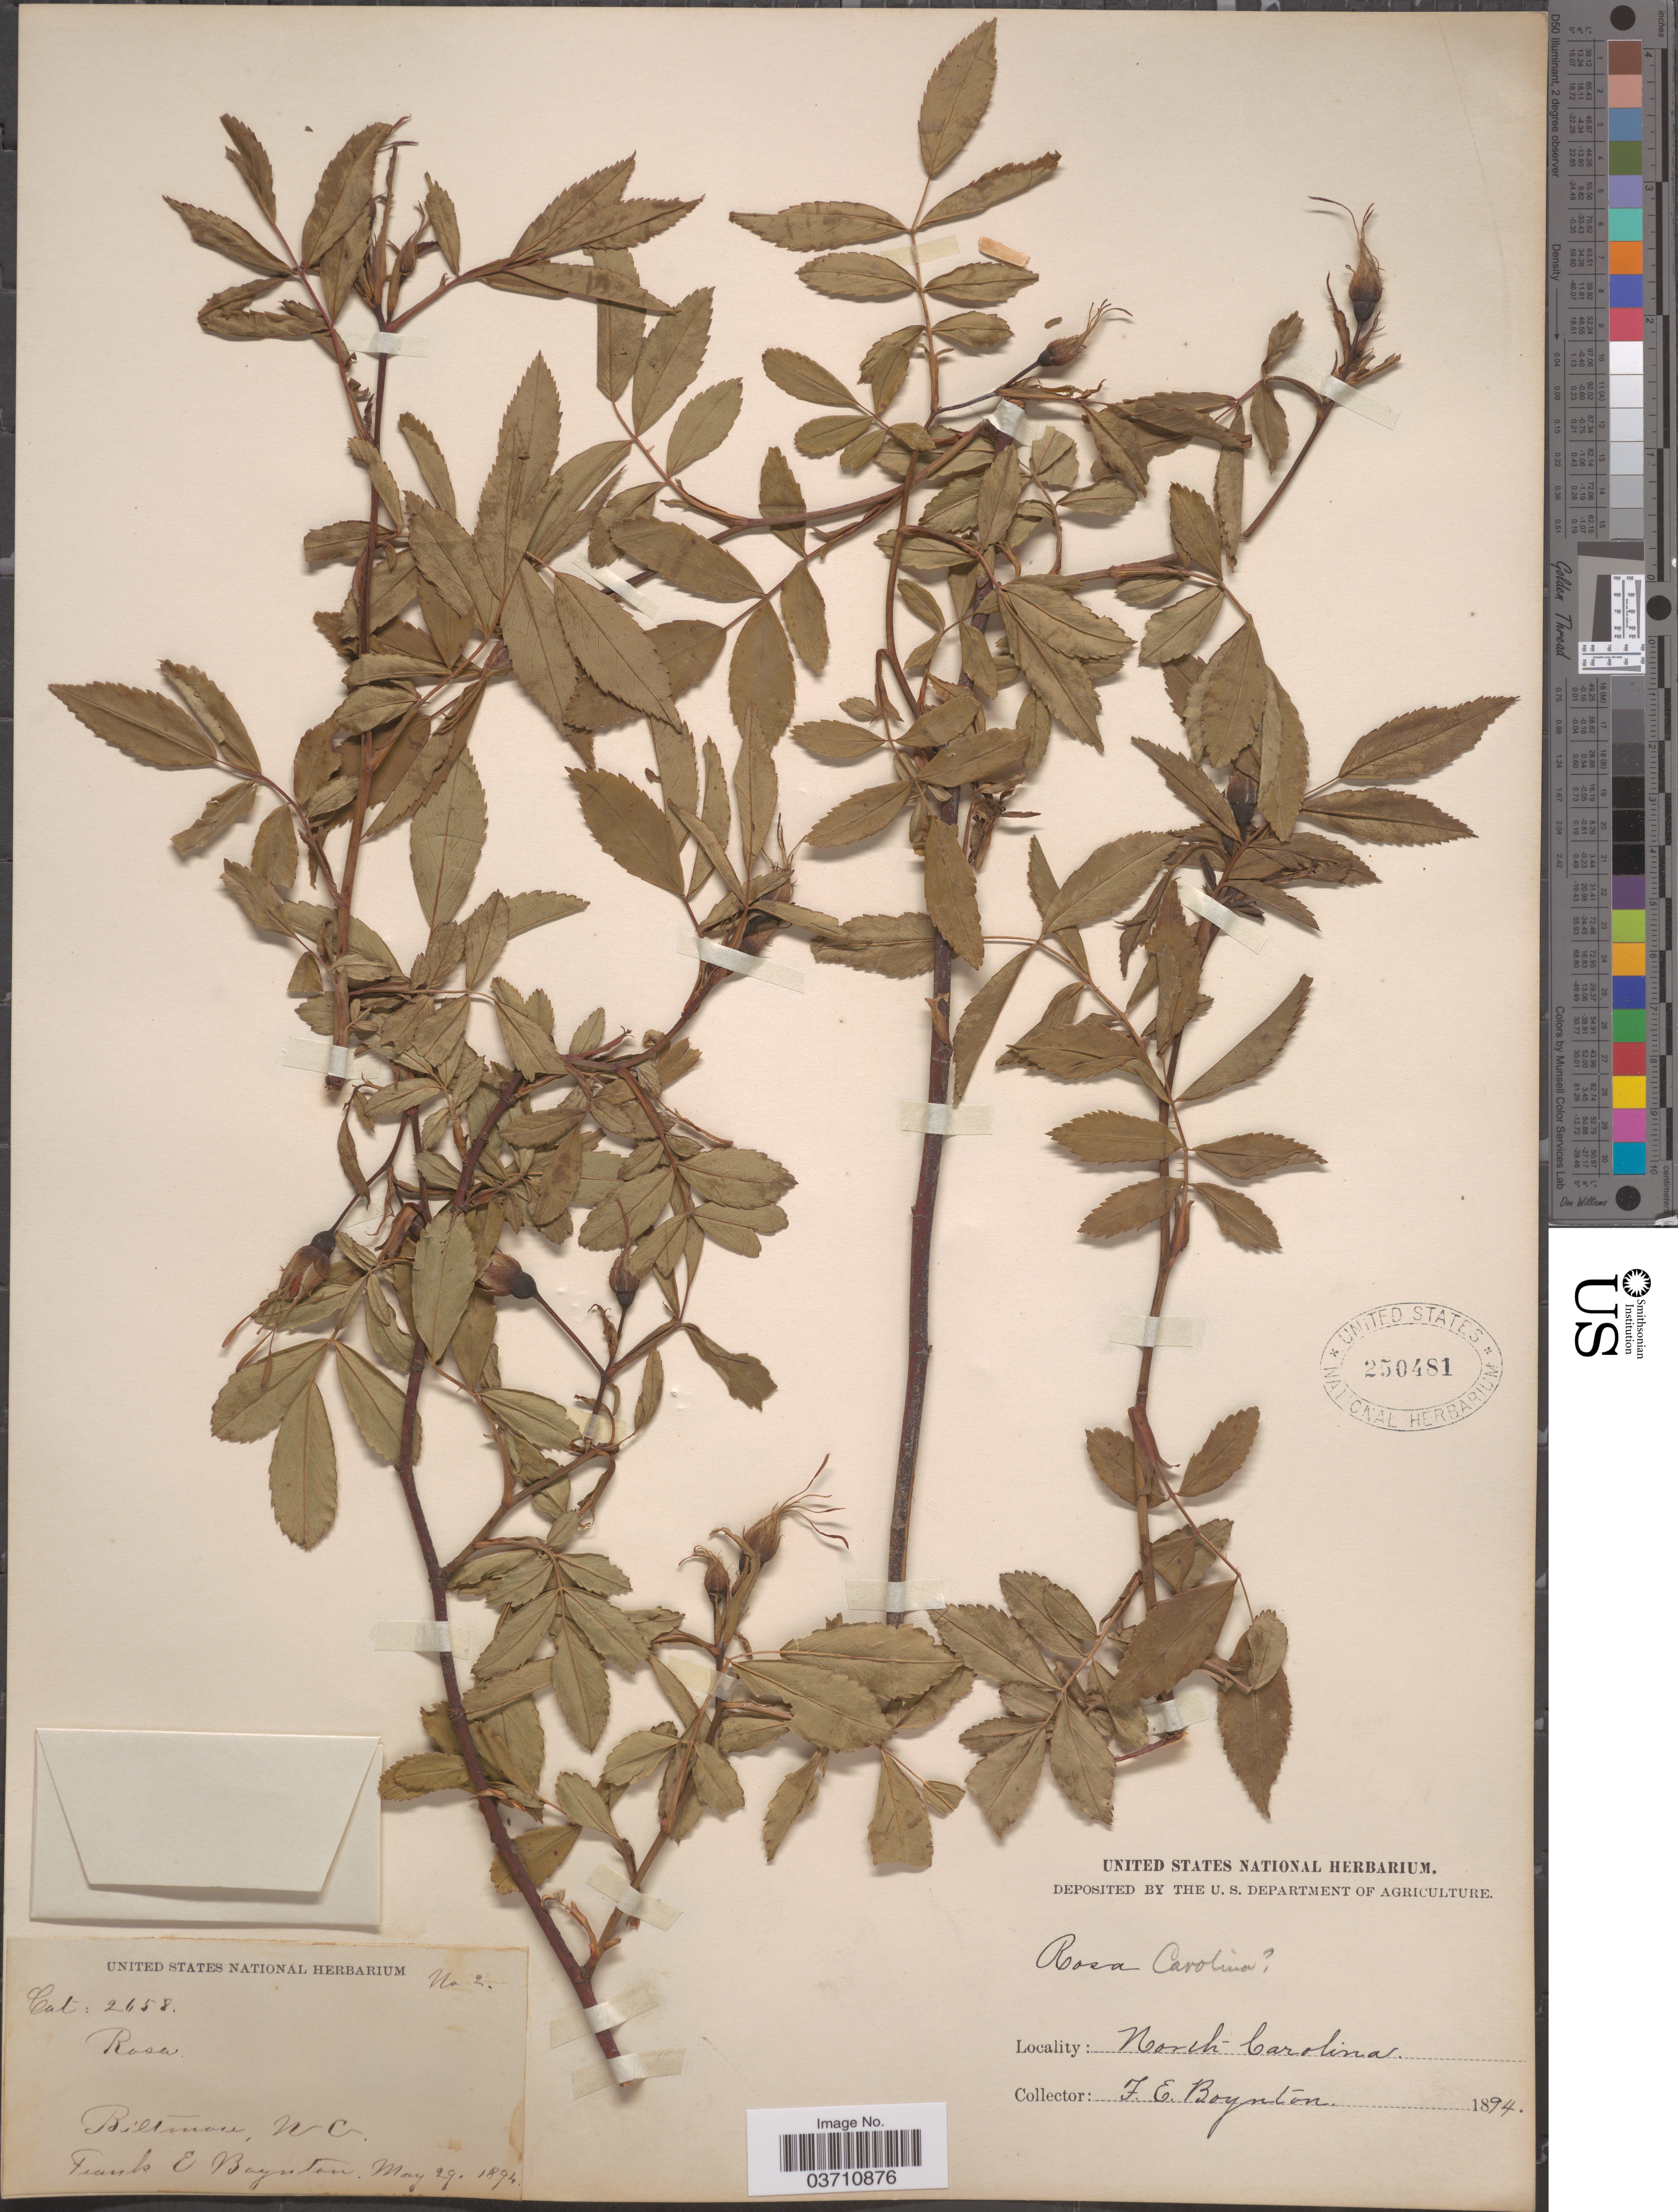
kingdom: Plantae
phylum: Tracheophyta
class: Magnoliopsida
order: Rosales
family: Rosaceae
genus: Rosa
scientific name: Rosa carolina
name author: L.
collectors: F. Boynton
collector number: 2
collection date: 1894-05-29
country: United States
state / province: North Carolina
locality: Biltmore.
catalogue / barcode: US 250481